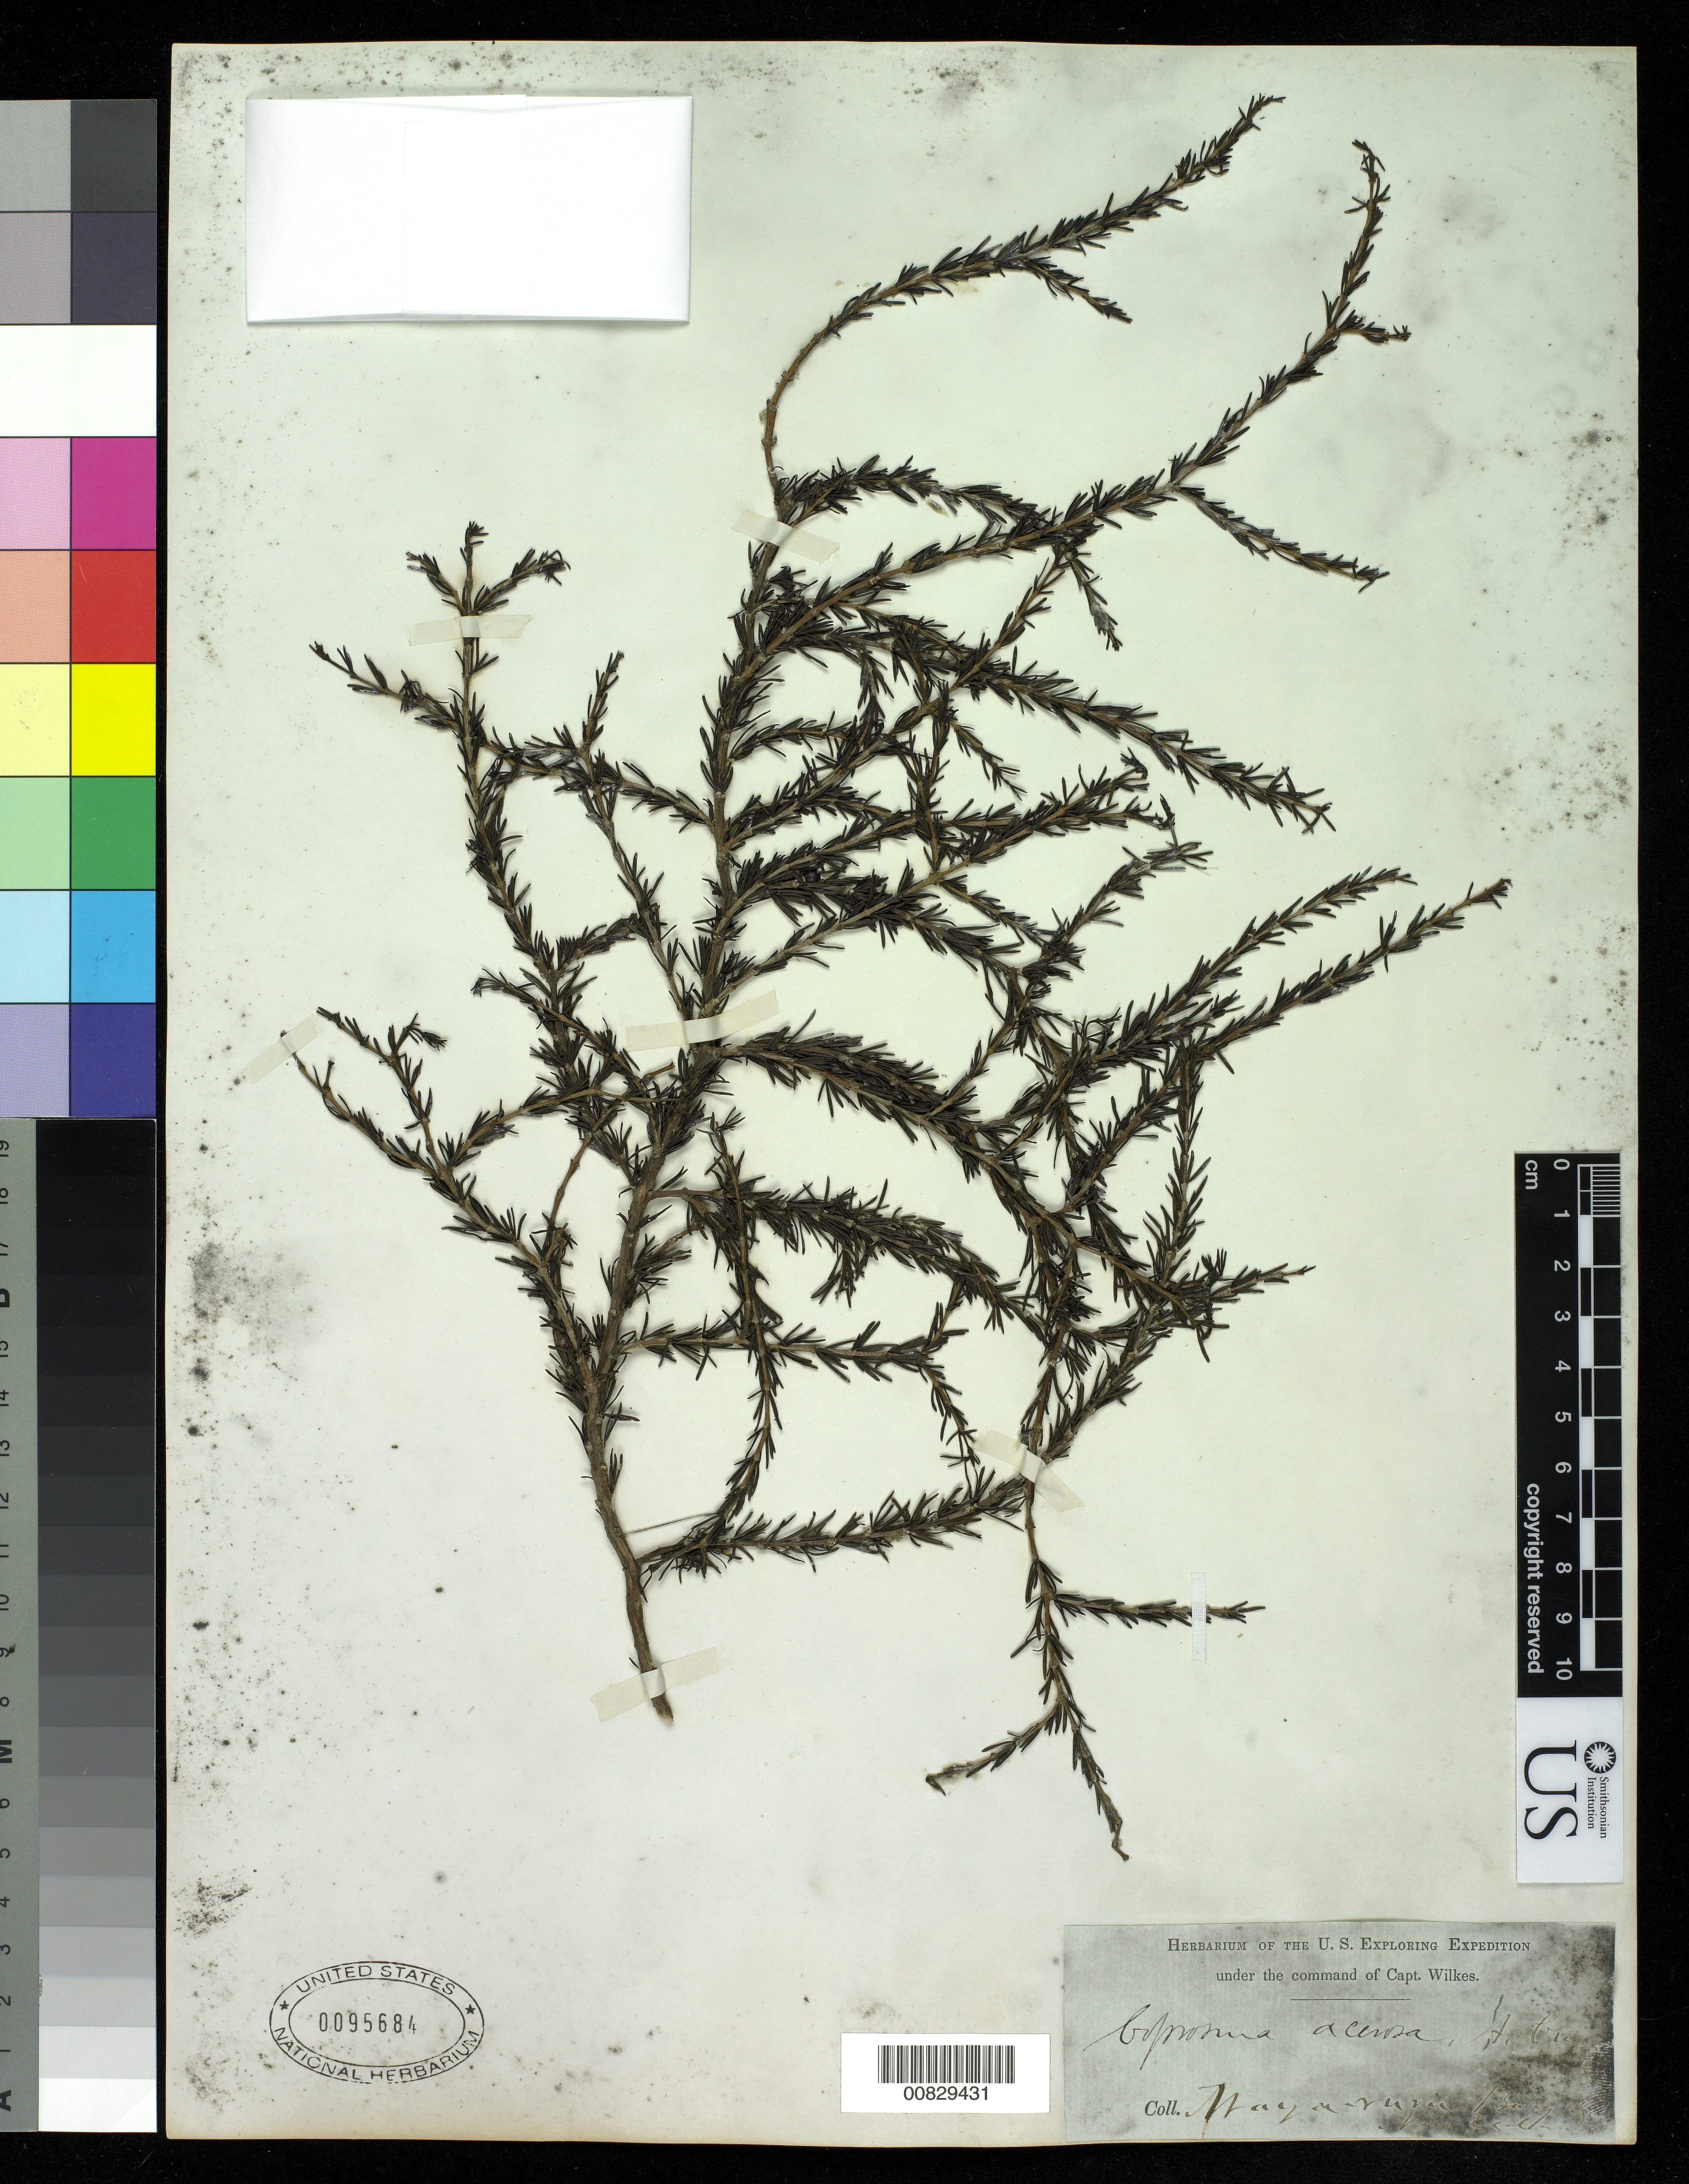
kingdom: Plantae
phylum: Tracheophyta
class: Magnoliopsida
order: Gentianales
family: Rubiaceae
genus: Coprosma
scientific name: Coprosma acerosa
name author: A. Cunn.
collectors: Wilkes Explor. Exped.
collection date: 1838/1842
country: New Zealand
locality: Waya-Ruru Bay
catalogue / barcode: US 95684